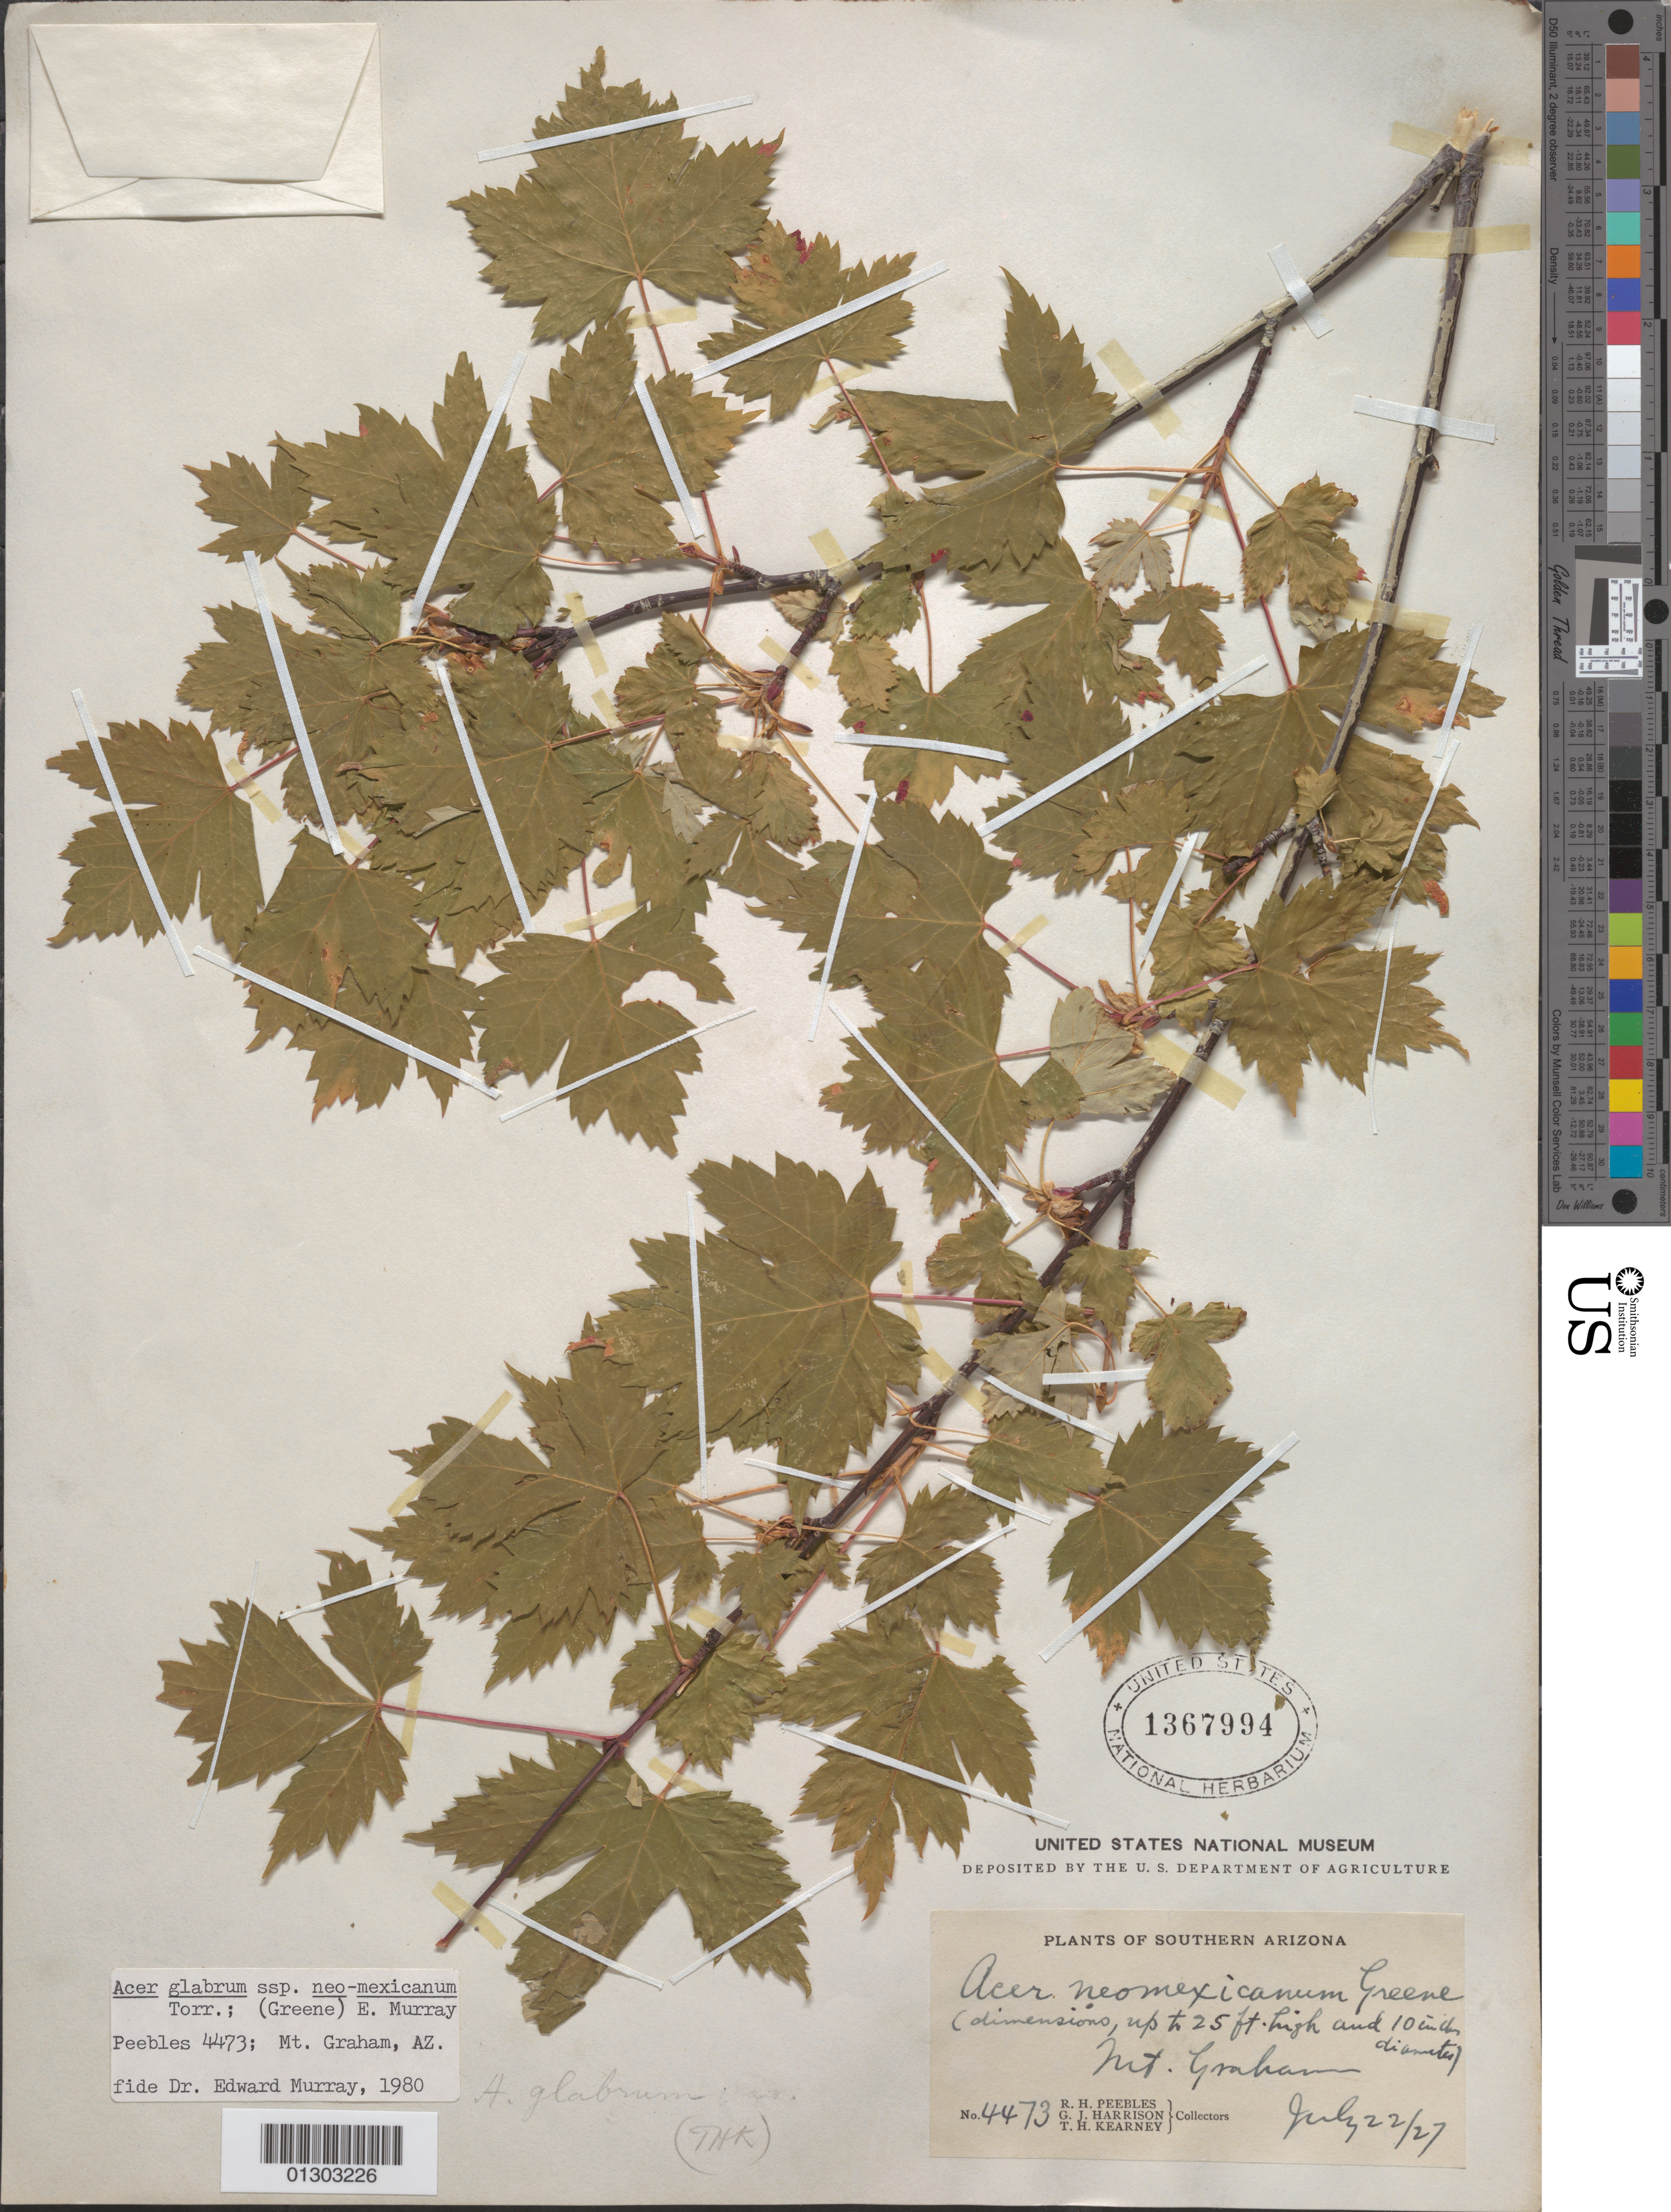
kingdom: Plantae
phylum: Tracheophyta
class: Magnoliopsida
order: Sapindales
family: Sapindaceae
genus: Acer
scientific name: Acer glabrum subsp. neomexicanum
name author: (Greene) A.E. Murray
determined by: Murray, Edward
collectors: R. H. Peebles, G. J. Harrison & T. H. Kearney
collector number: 4473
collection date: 1927-07-22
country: United States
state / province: Arizona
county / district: Graham County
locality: Mt. Graham.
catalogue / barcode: US 1367994